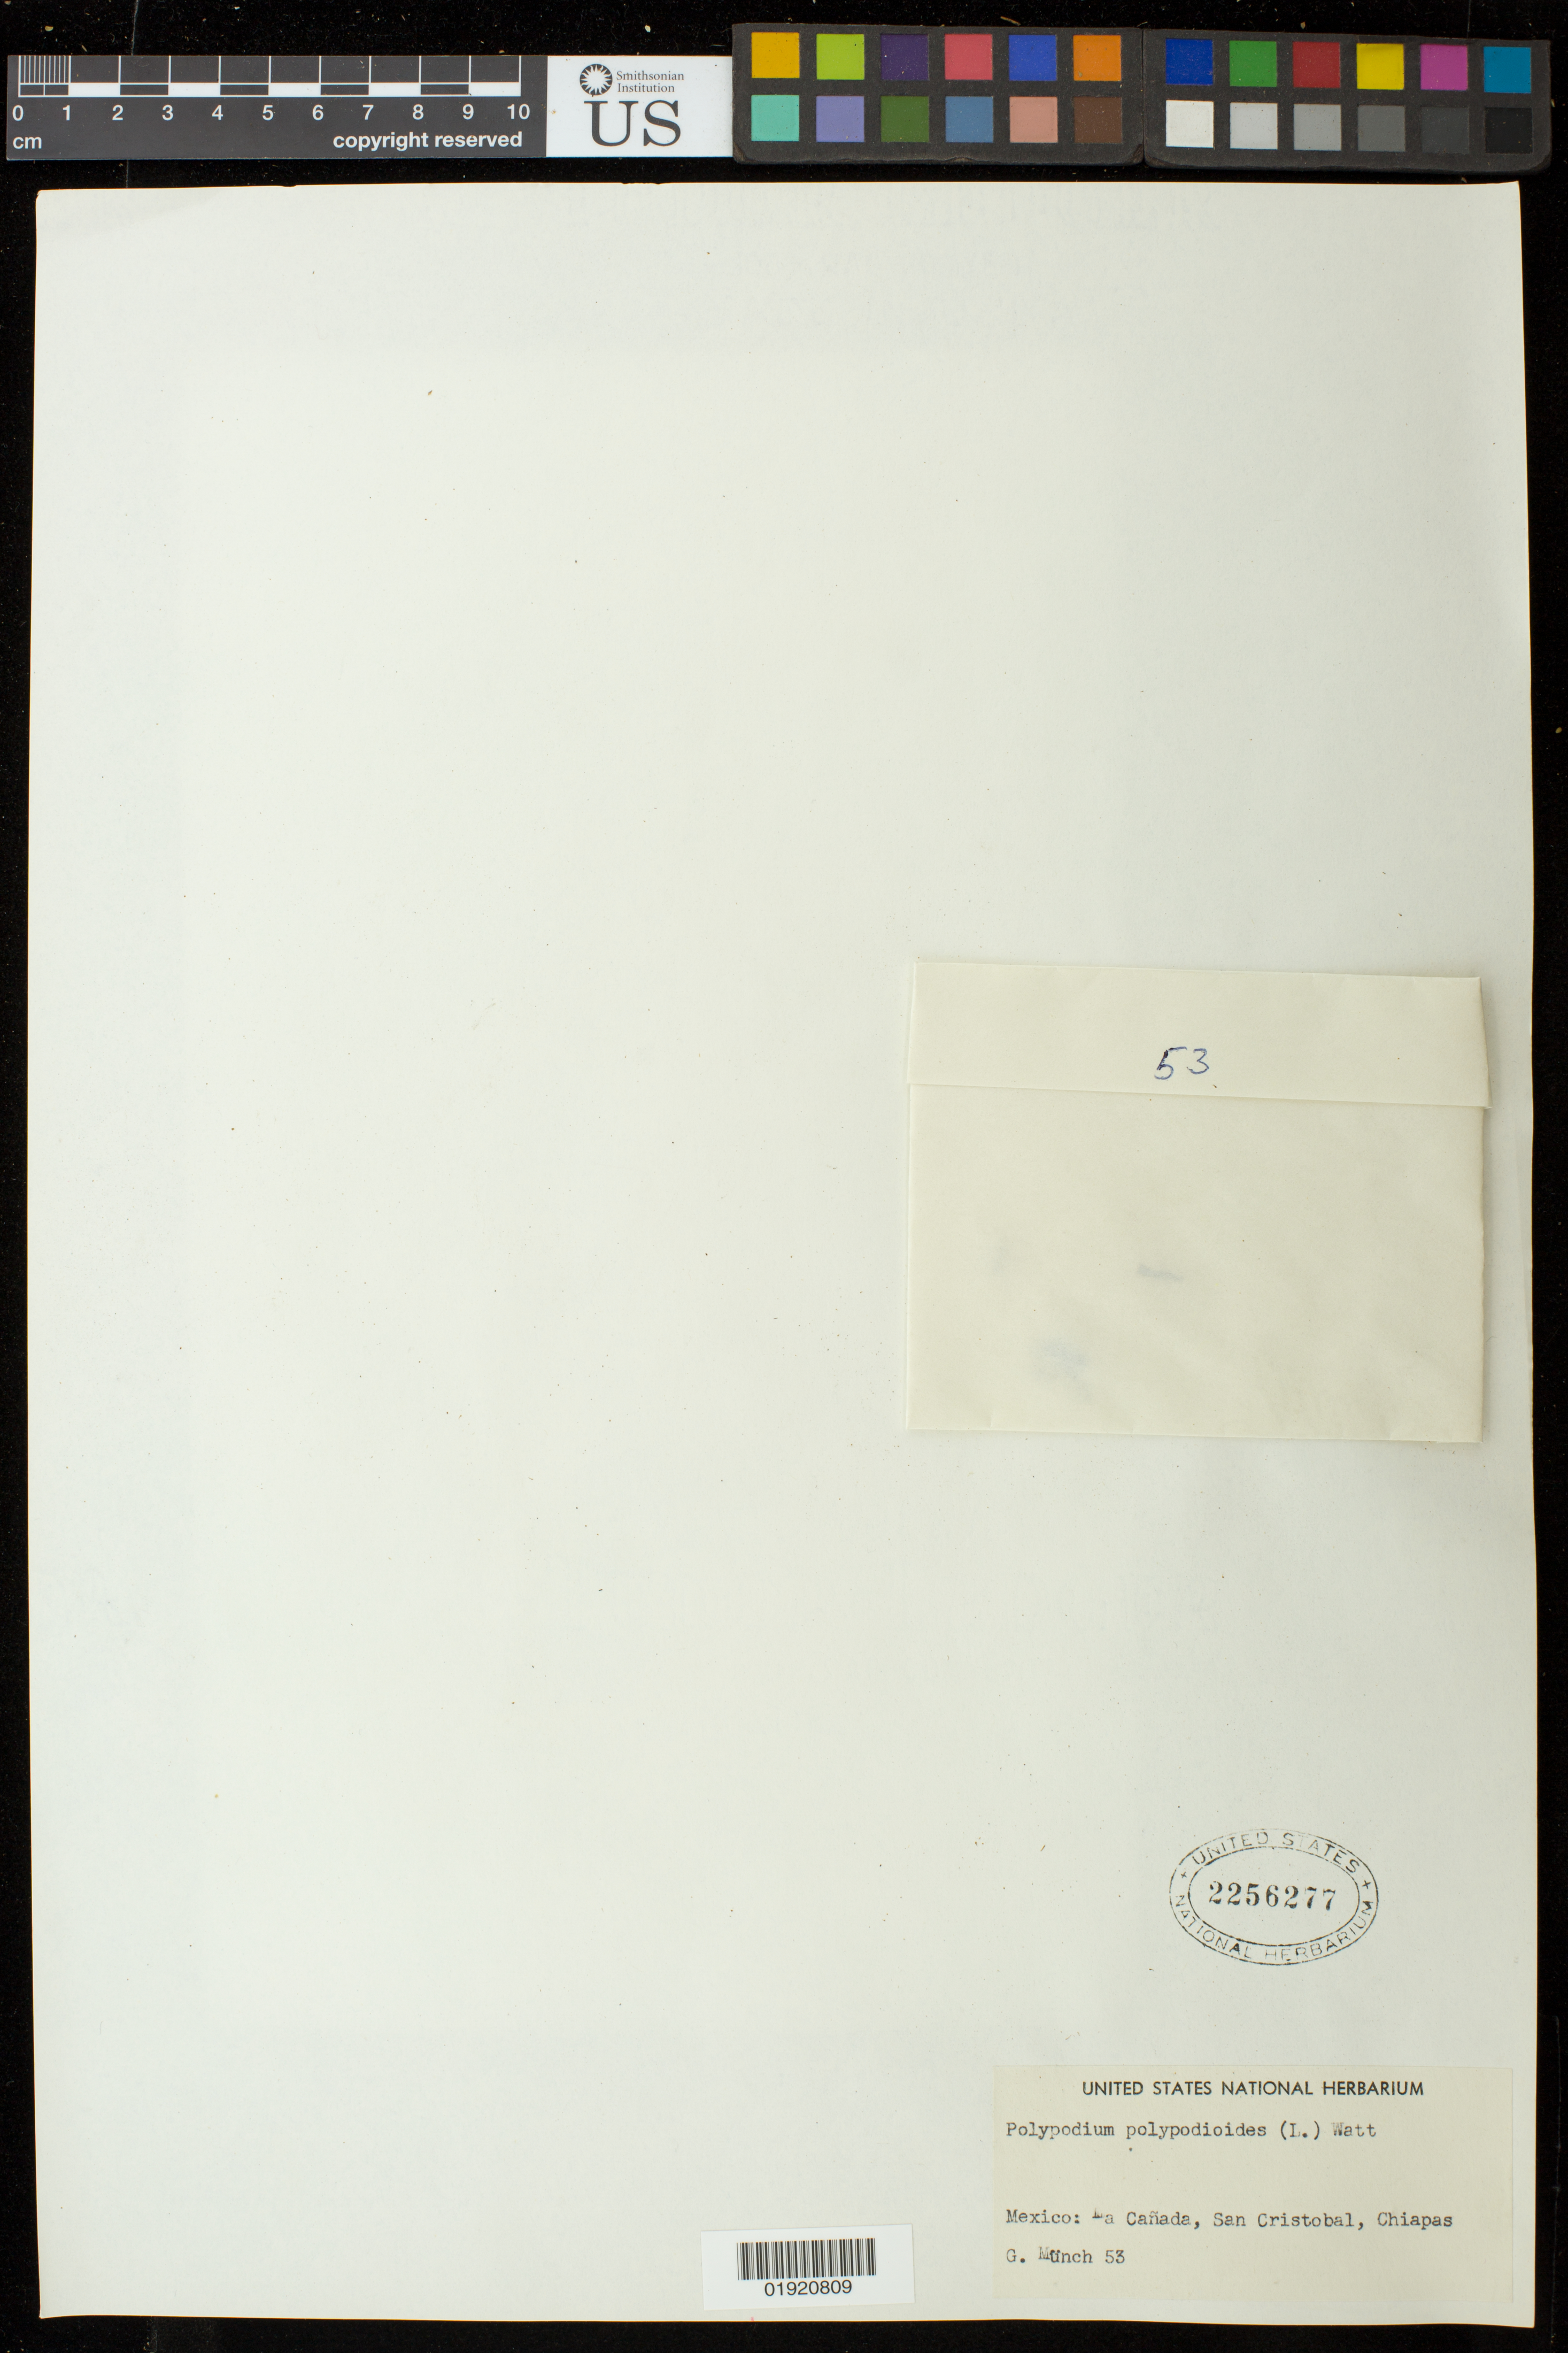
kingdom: Plantae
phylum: Tracheophyta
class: Polypodiopsida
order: Polypodiales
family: Polypodiaceae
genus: Polypodium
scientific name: Polypodium polypodioides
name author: (L.) Watt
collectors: G. Munch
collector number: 53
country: Mexico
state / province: Chiapas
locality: Mexico: La Canada, San Cristobal, Chiapas.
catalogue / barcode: US 2256277